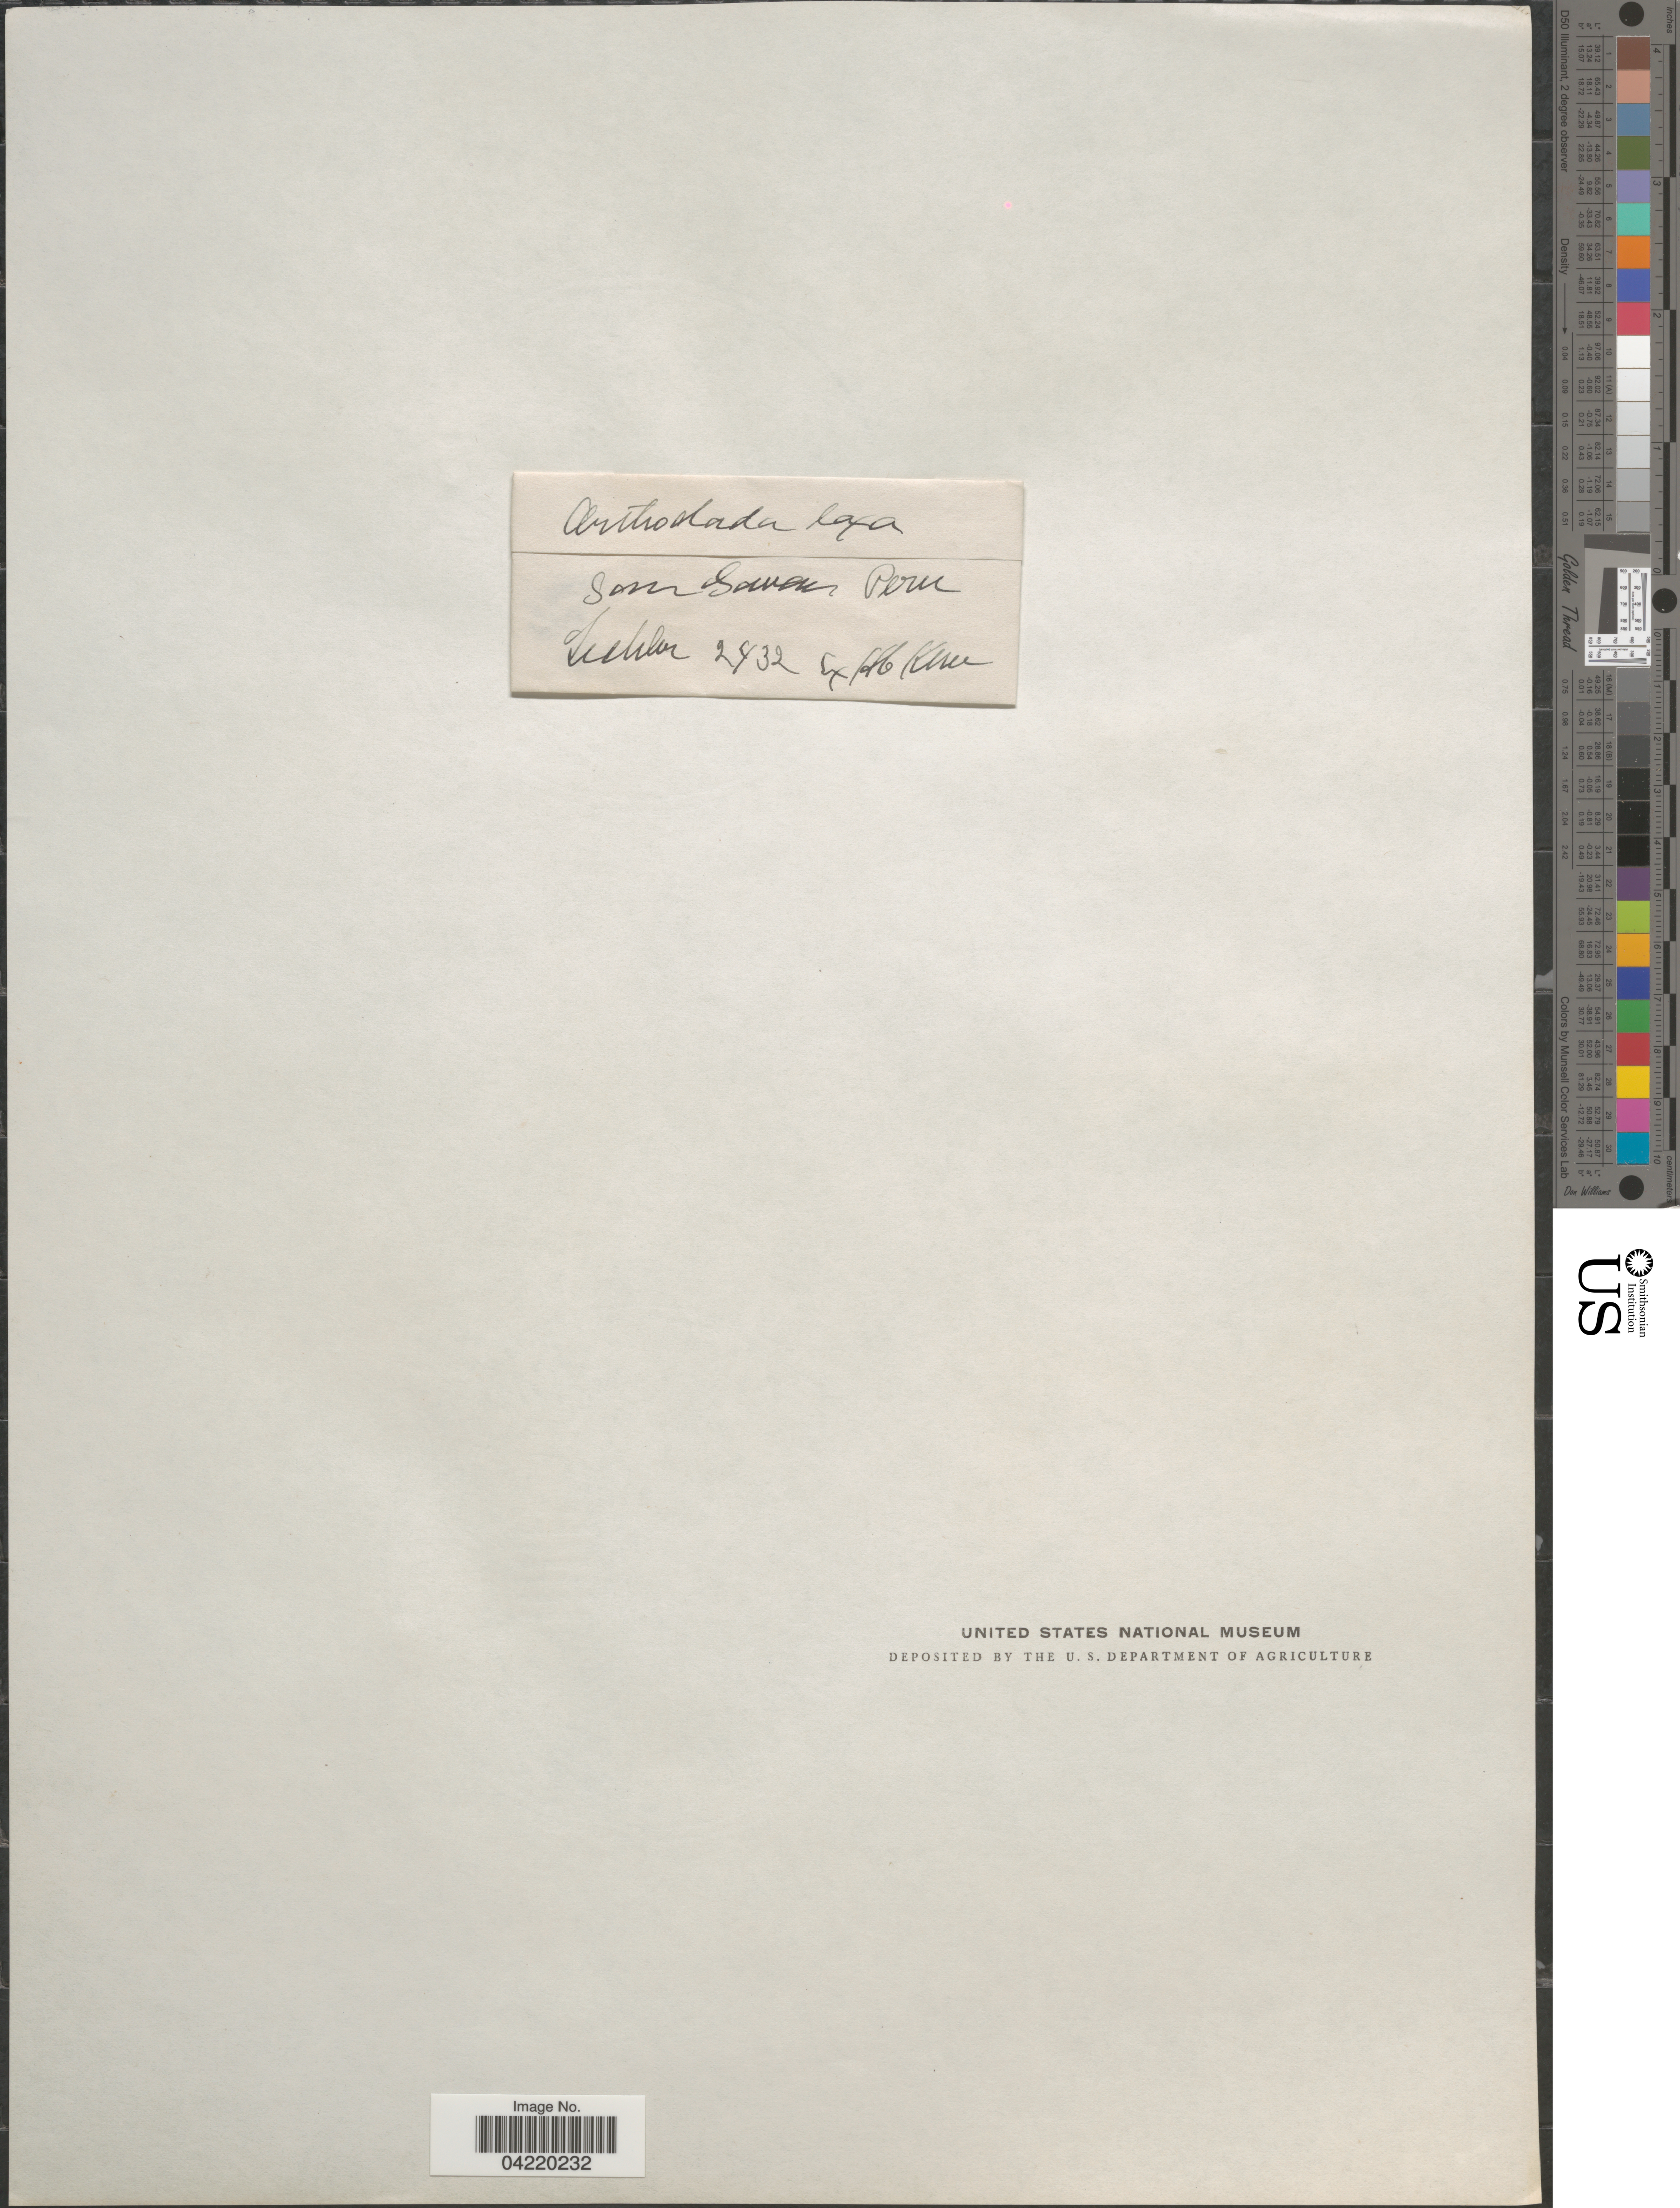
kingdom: Plantae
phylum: Tracheophyta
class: Liliopsida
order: Poales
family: Poaceae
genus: Orthoclada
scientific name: Orthoclada laxa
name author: P. Beauv.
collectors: -. Lechler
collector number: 2432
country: Peru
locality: San Gavan